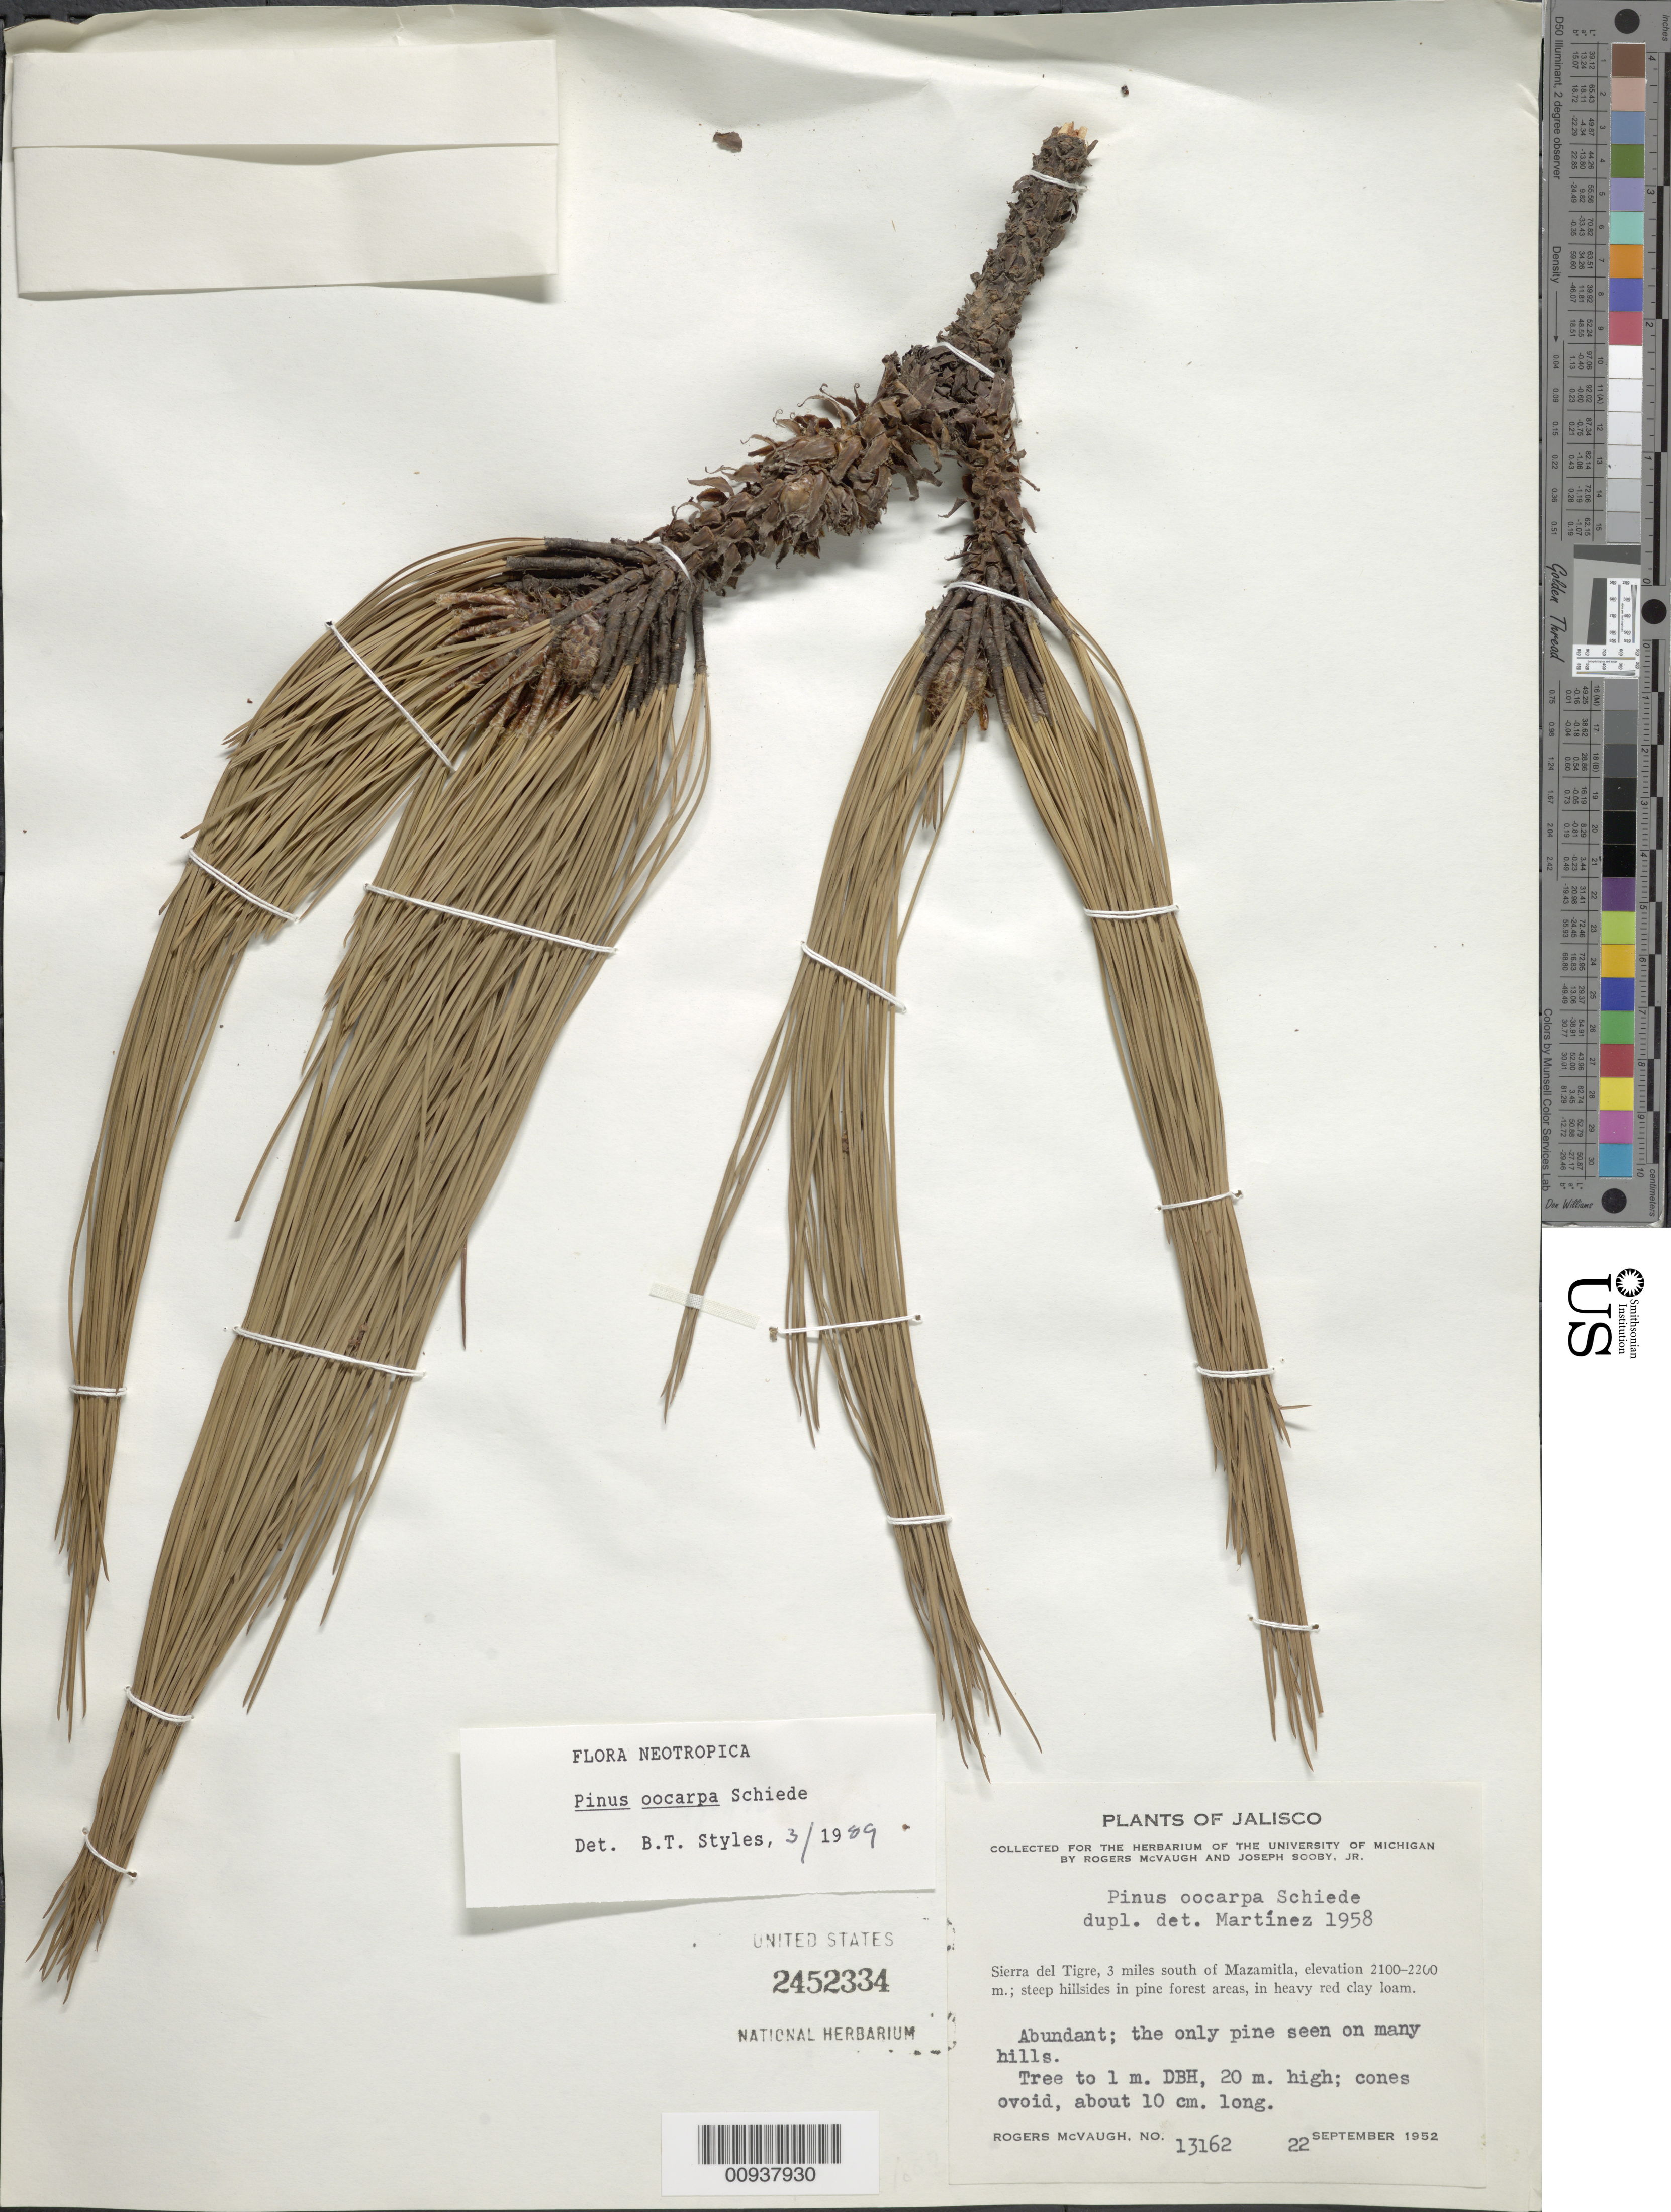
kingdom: Plantae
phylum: Tracheophyta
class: Pinopsida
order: Pinales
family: Pinaceae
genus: Pinus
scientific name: Pinus oocarpa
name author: Schiede ex Schltdl.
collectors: R. McVaugh & J. Sooby Jr.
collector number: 13162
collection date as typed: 22 Sep 1952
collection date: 1952-09-22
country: Mexico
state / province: Jalisco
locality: Sierra del Tigre, 3 miles south of Mazamitla.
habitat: Steep hillsides in pine forest areas, in heavy red clay loam.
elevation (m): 2200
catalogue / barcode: US 2452334